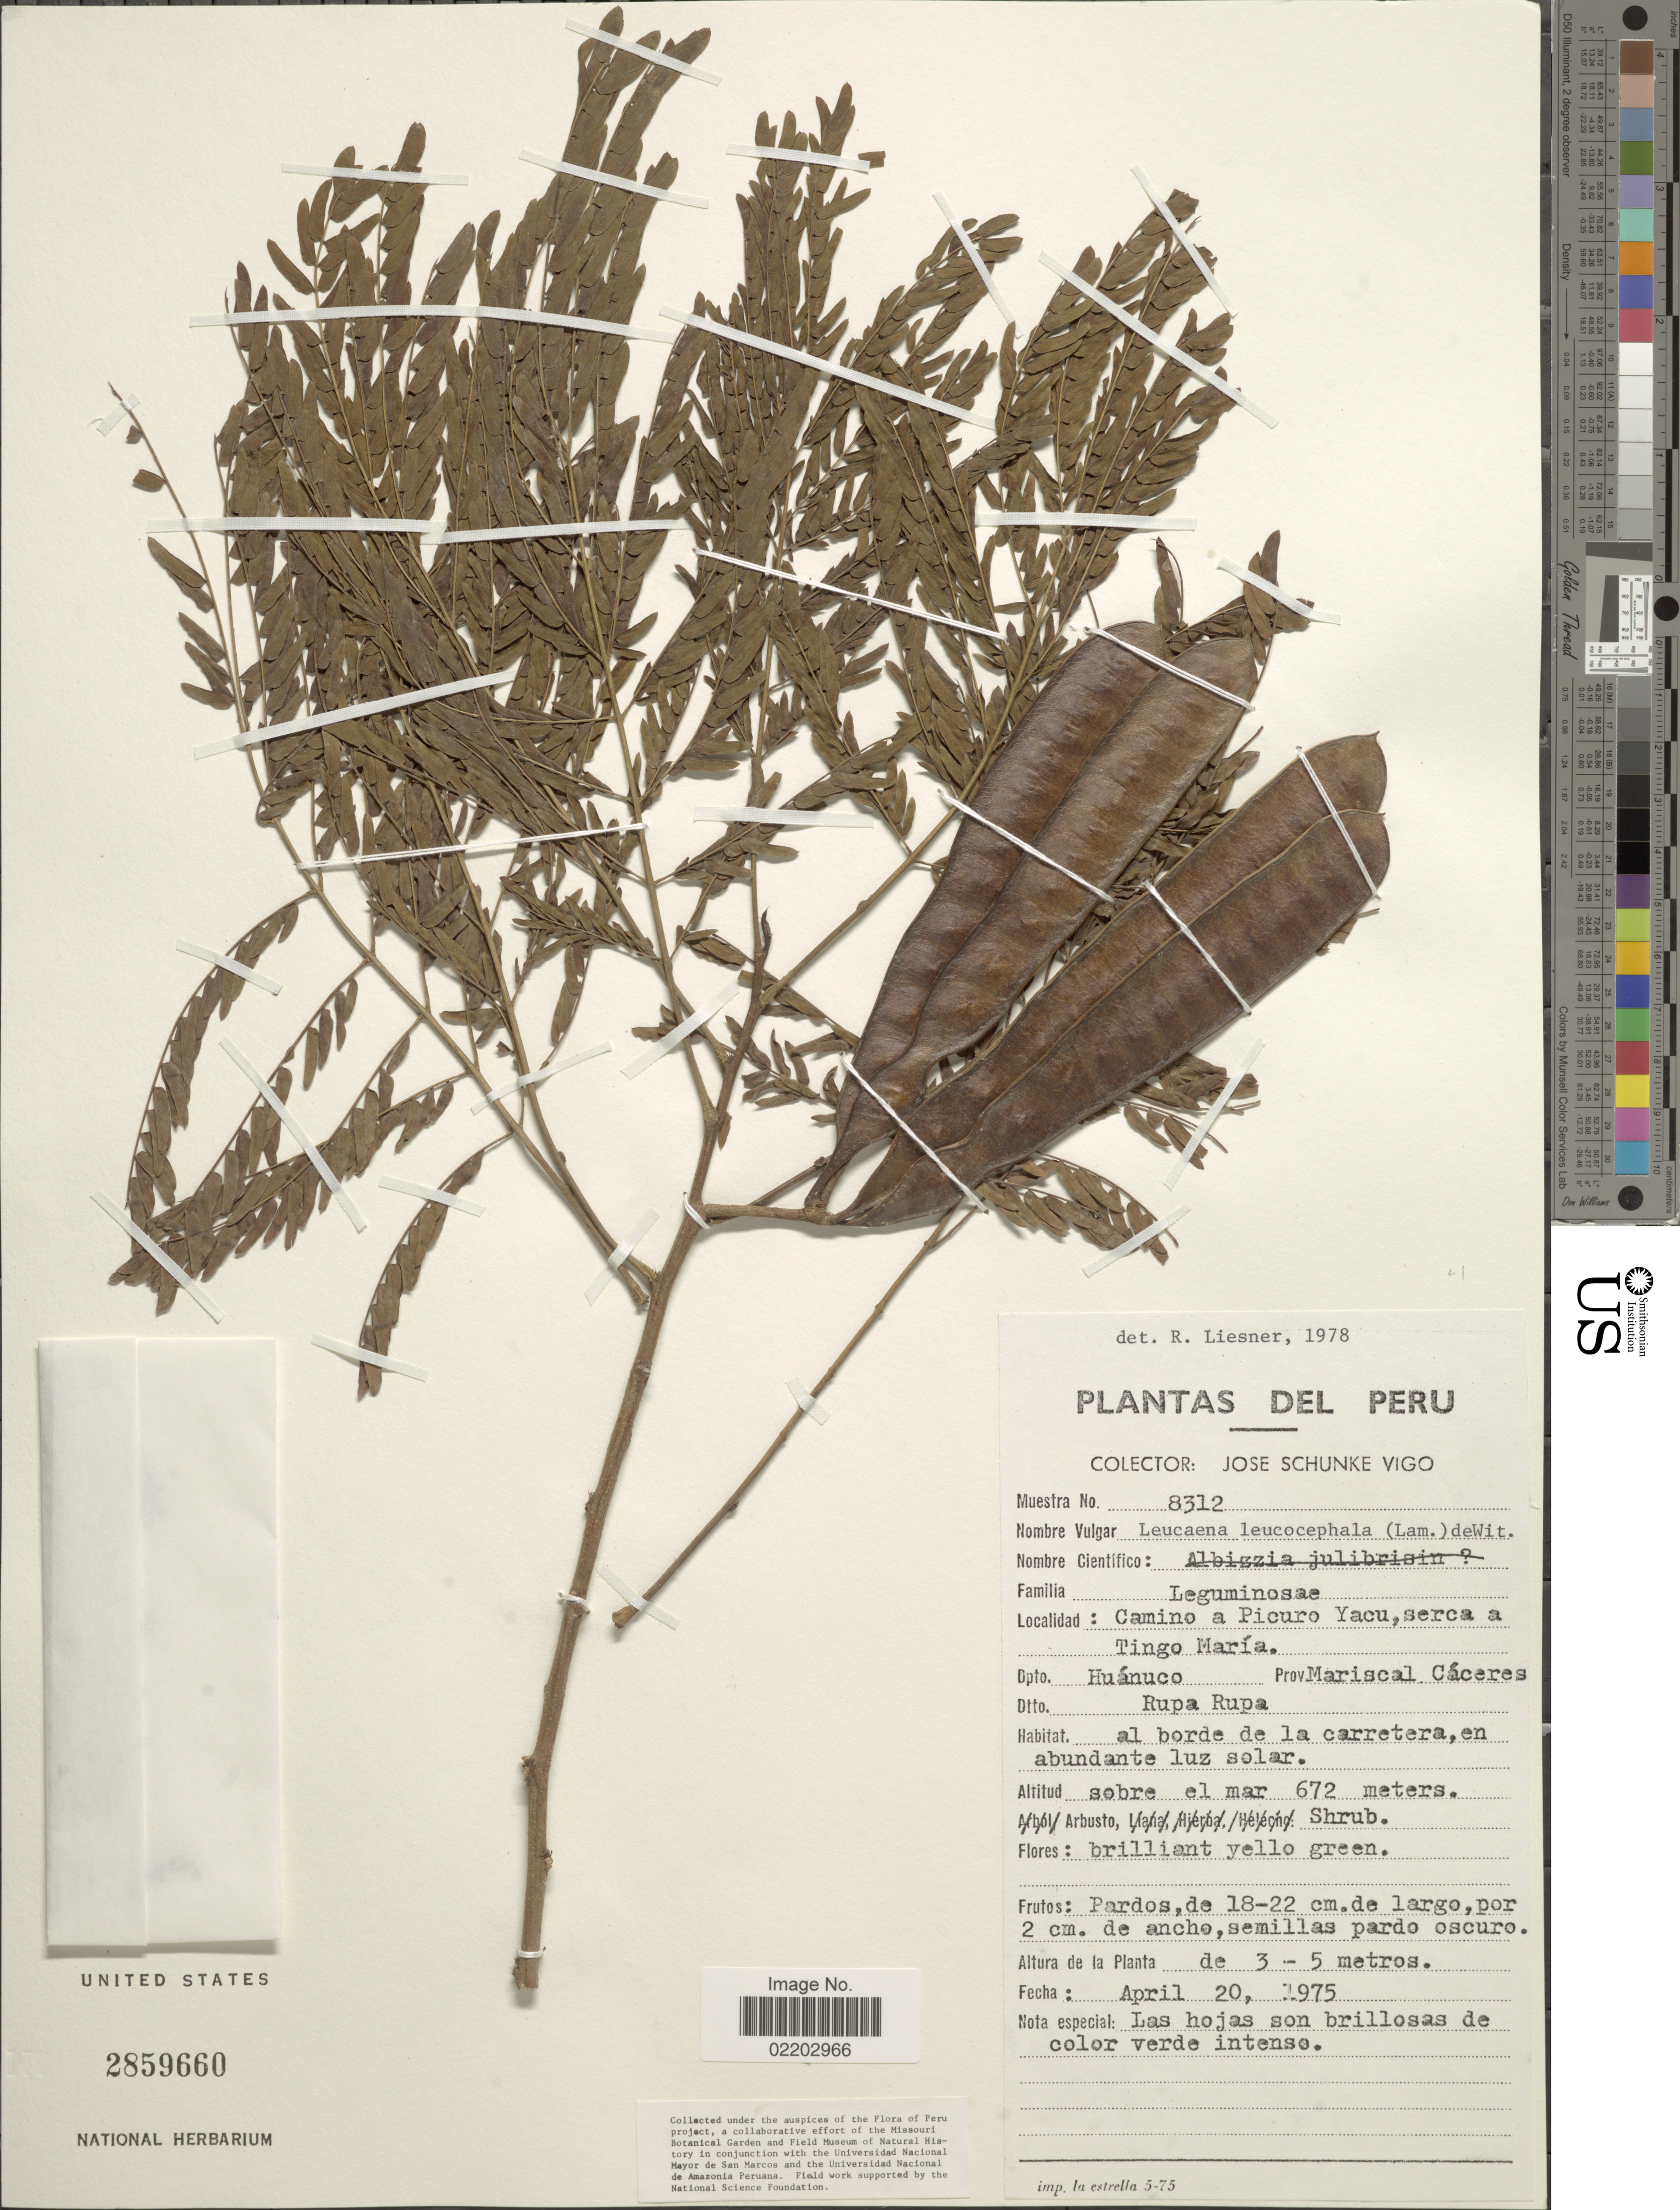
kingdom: Plantae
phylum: Tracheophyta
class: Magnoliopsida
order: Fabales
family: Fabaceae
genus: Leucaena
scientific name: Leucaena leucocephala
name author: (Lam.) de Wit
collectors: J. Schunke Vigo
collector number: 8312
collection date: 1975-04-20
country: Peru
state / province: Huánuco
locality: Camino a Picuro Yacu, serca a Tingo Maria. Dpto. Huanuco, Prov. Mariscal Caceres, Dtto. Rupa Rupa.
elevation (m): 672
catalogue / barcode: US 2859660